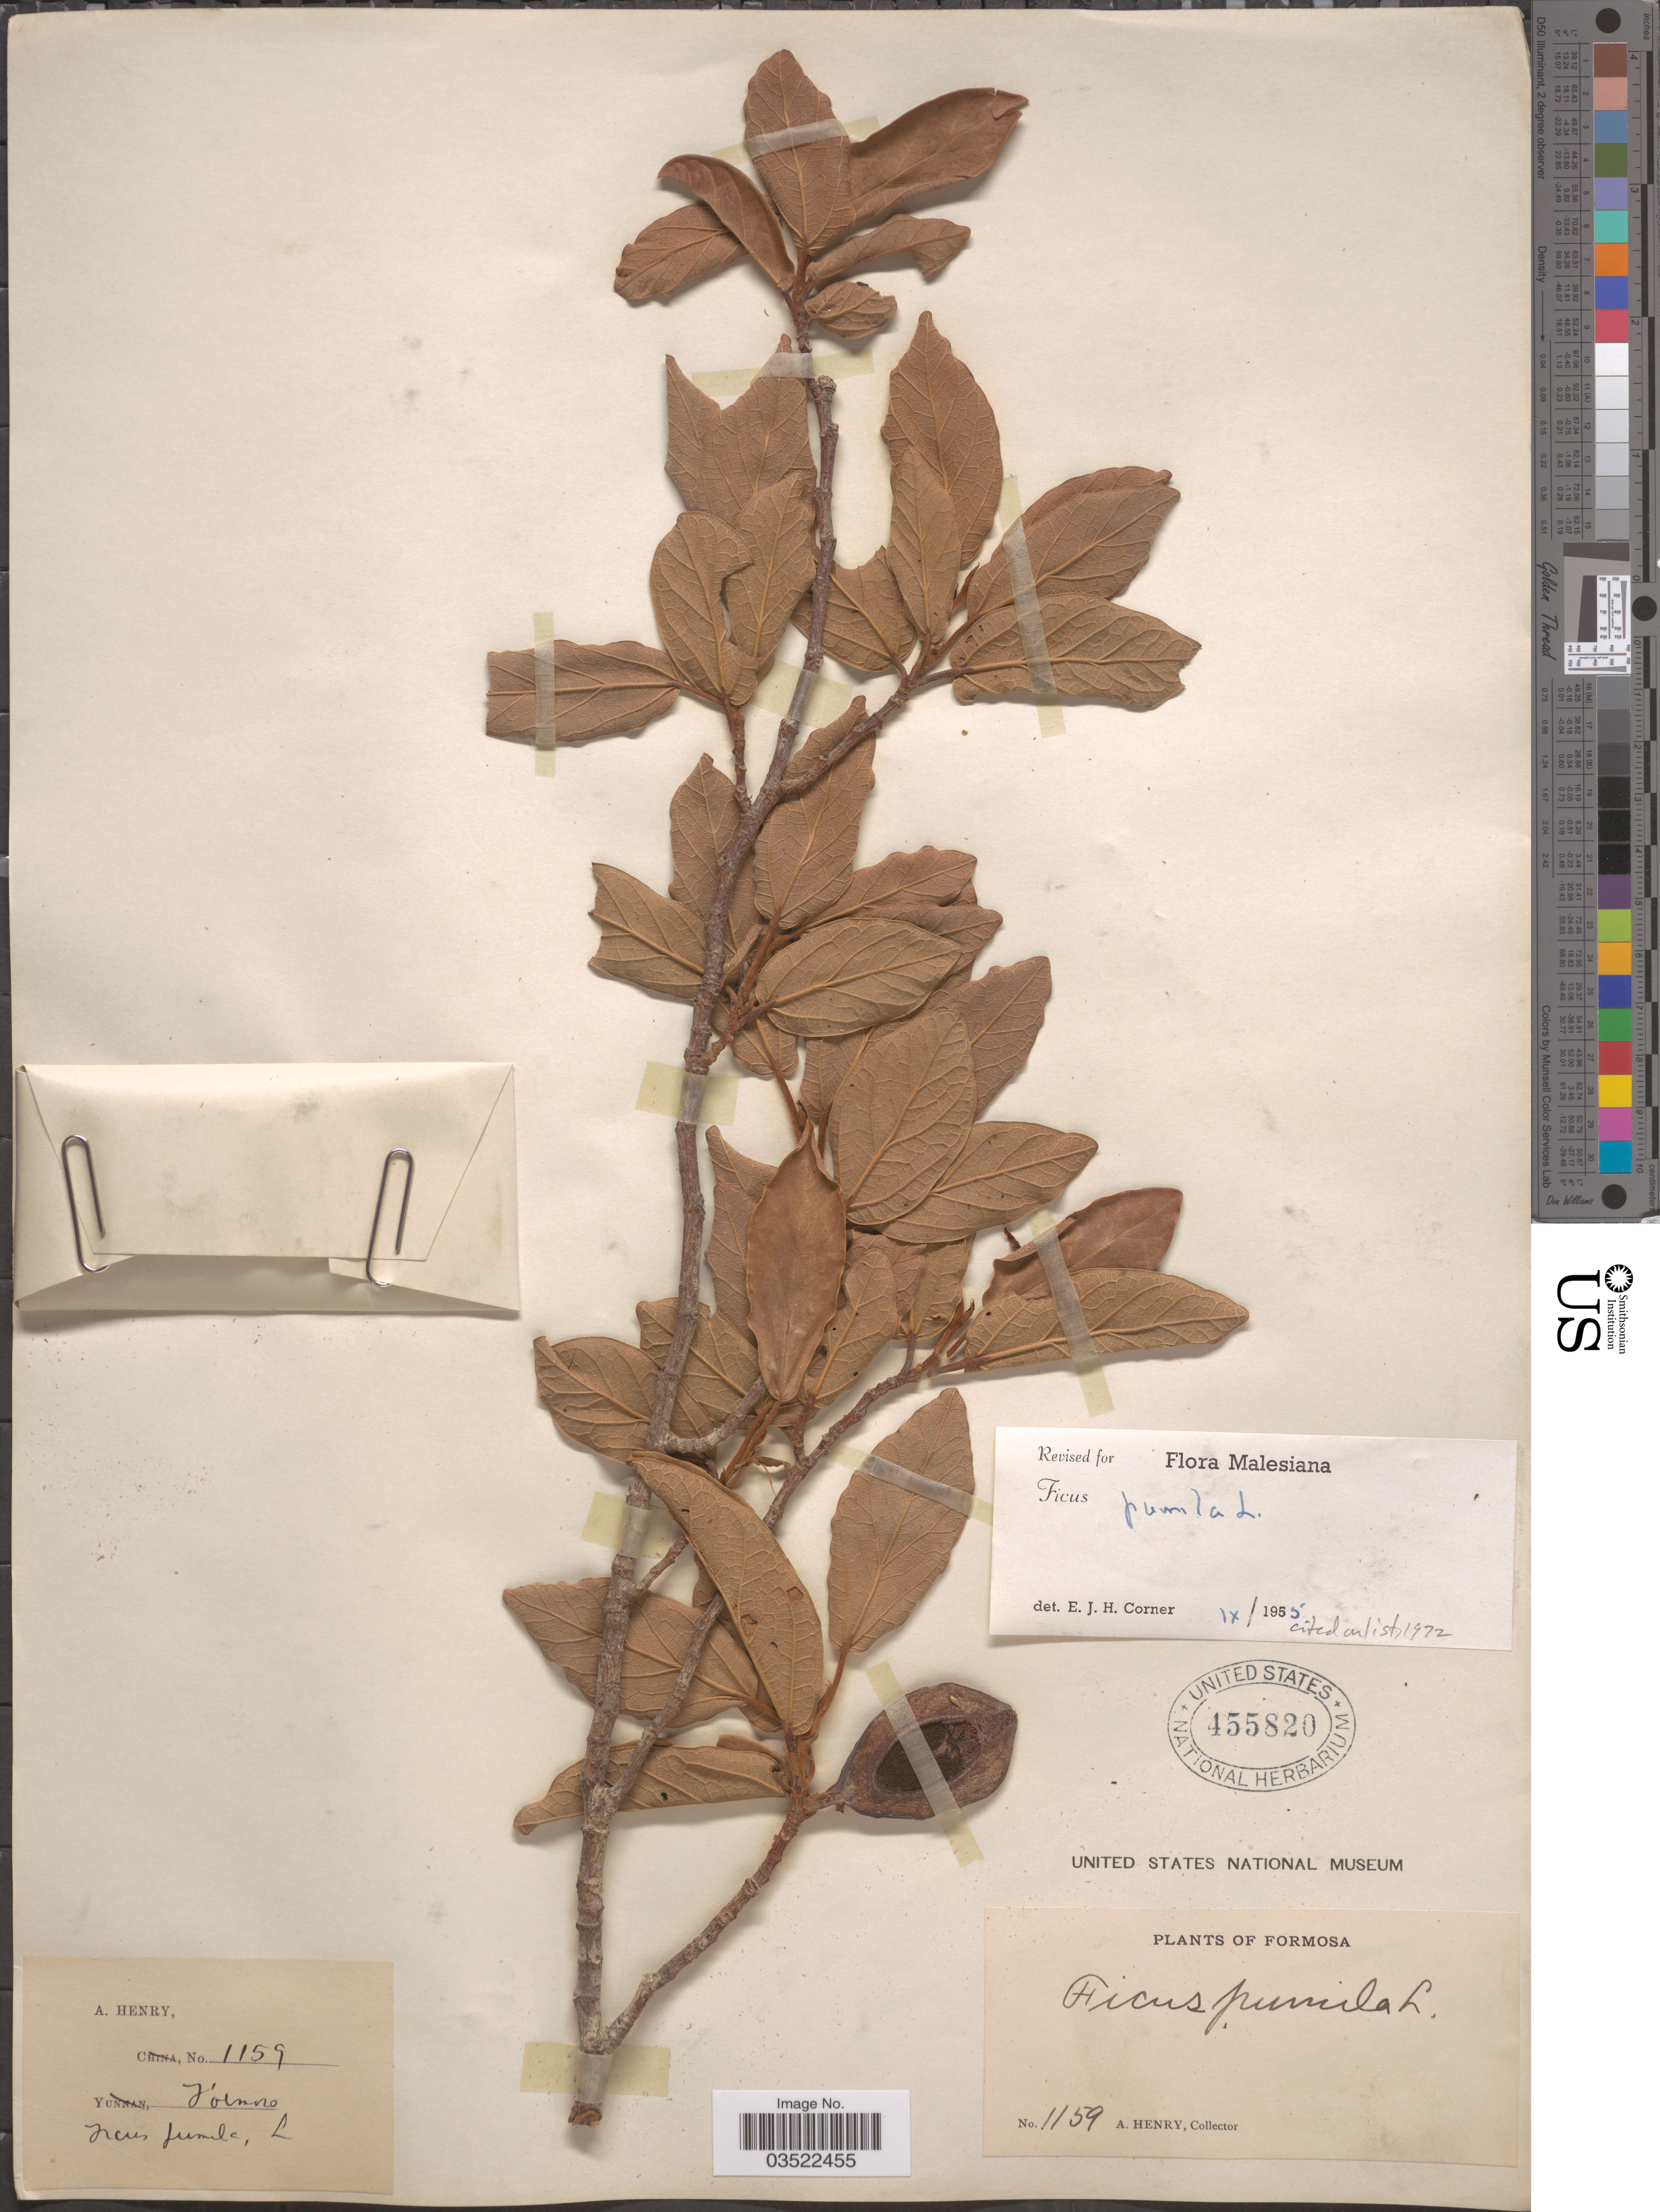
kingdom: Plantae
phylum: Tracheophyta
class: Magnoliopsida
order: Rosales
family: Moraceae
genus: Ficus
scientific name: Ficus pumila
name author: L.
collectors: A. Henry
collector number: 1159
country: Taiwan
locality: Formosa.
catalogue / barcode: US 455820